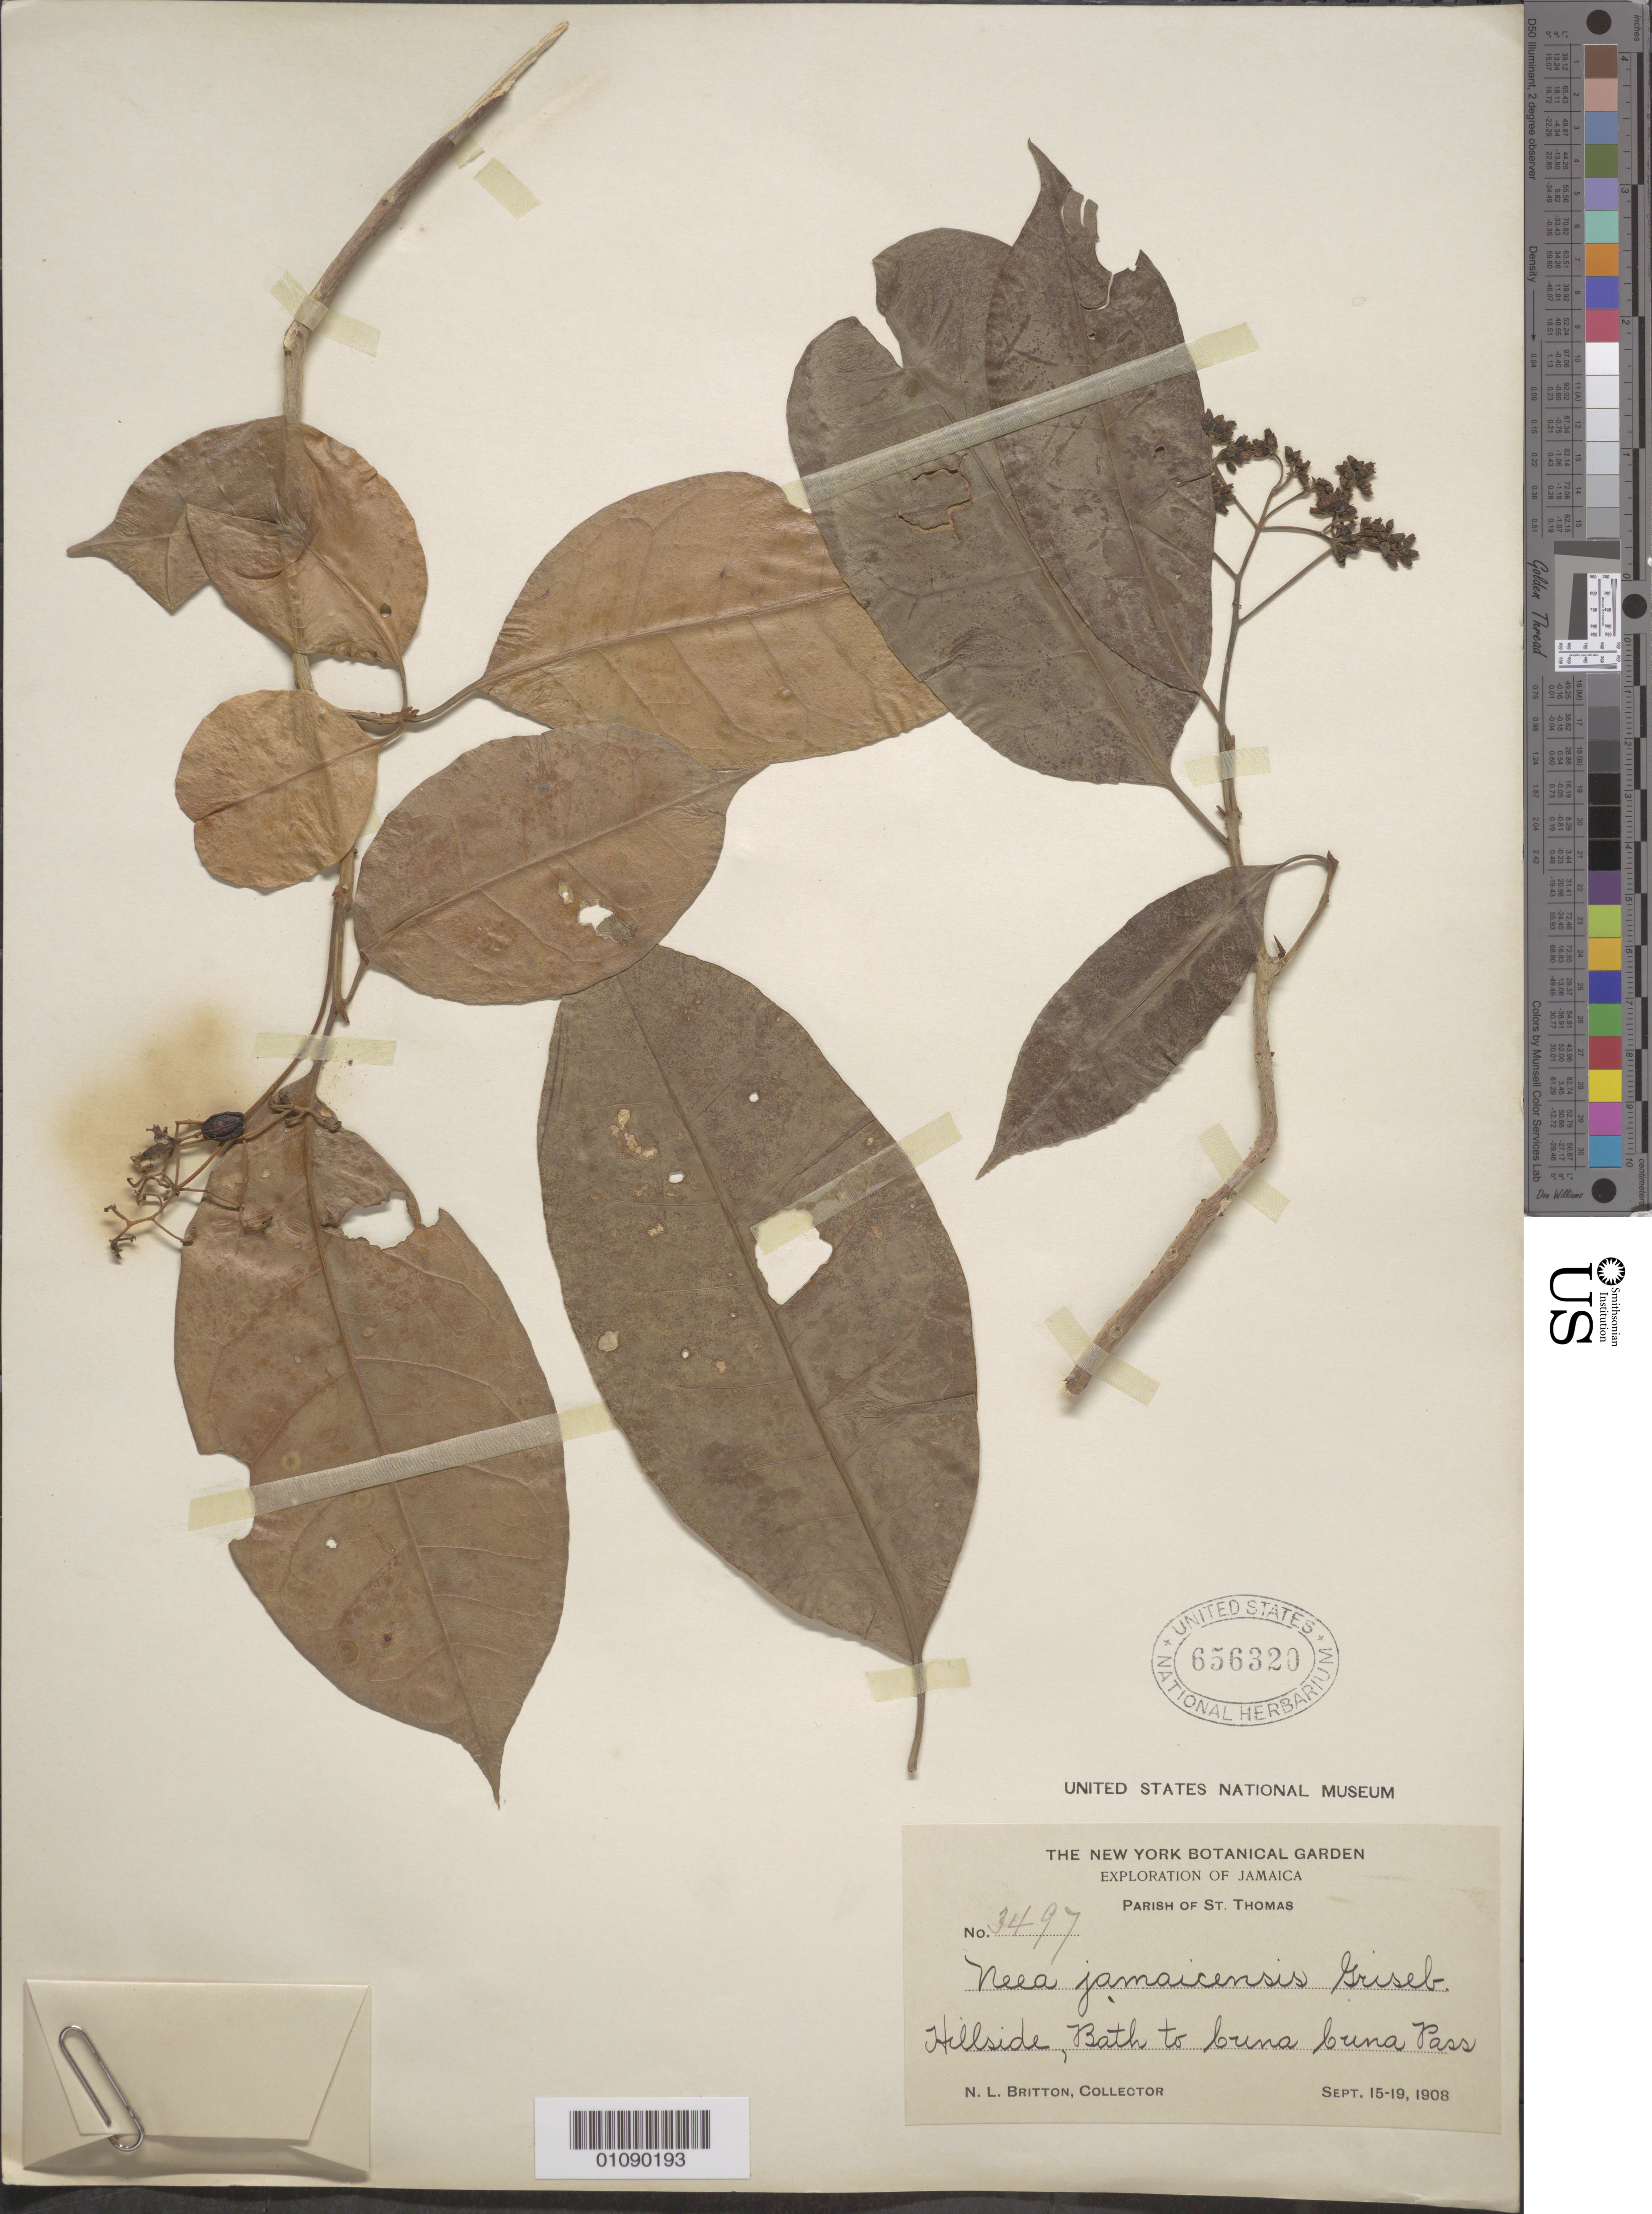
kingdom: Plantae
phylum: Tracheophyta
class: Magnoliopsida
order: Caryophyllales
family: Nyctaginaceae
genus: Neea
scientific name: Neea jamaicensis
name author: Griseb.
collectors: N. Britton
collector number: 3497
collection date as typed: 15 Sep 1908 to 19 Sep 1908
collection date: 1908-09-15/1908-09-19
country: Jamaica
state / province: Saint Thomas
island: Jamaica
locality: Bath to Cuna Cuna Pass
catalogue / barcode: US 656320